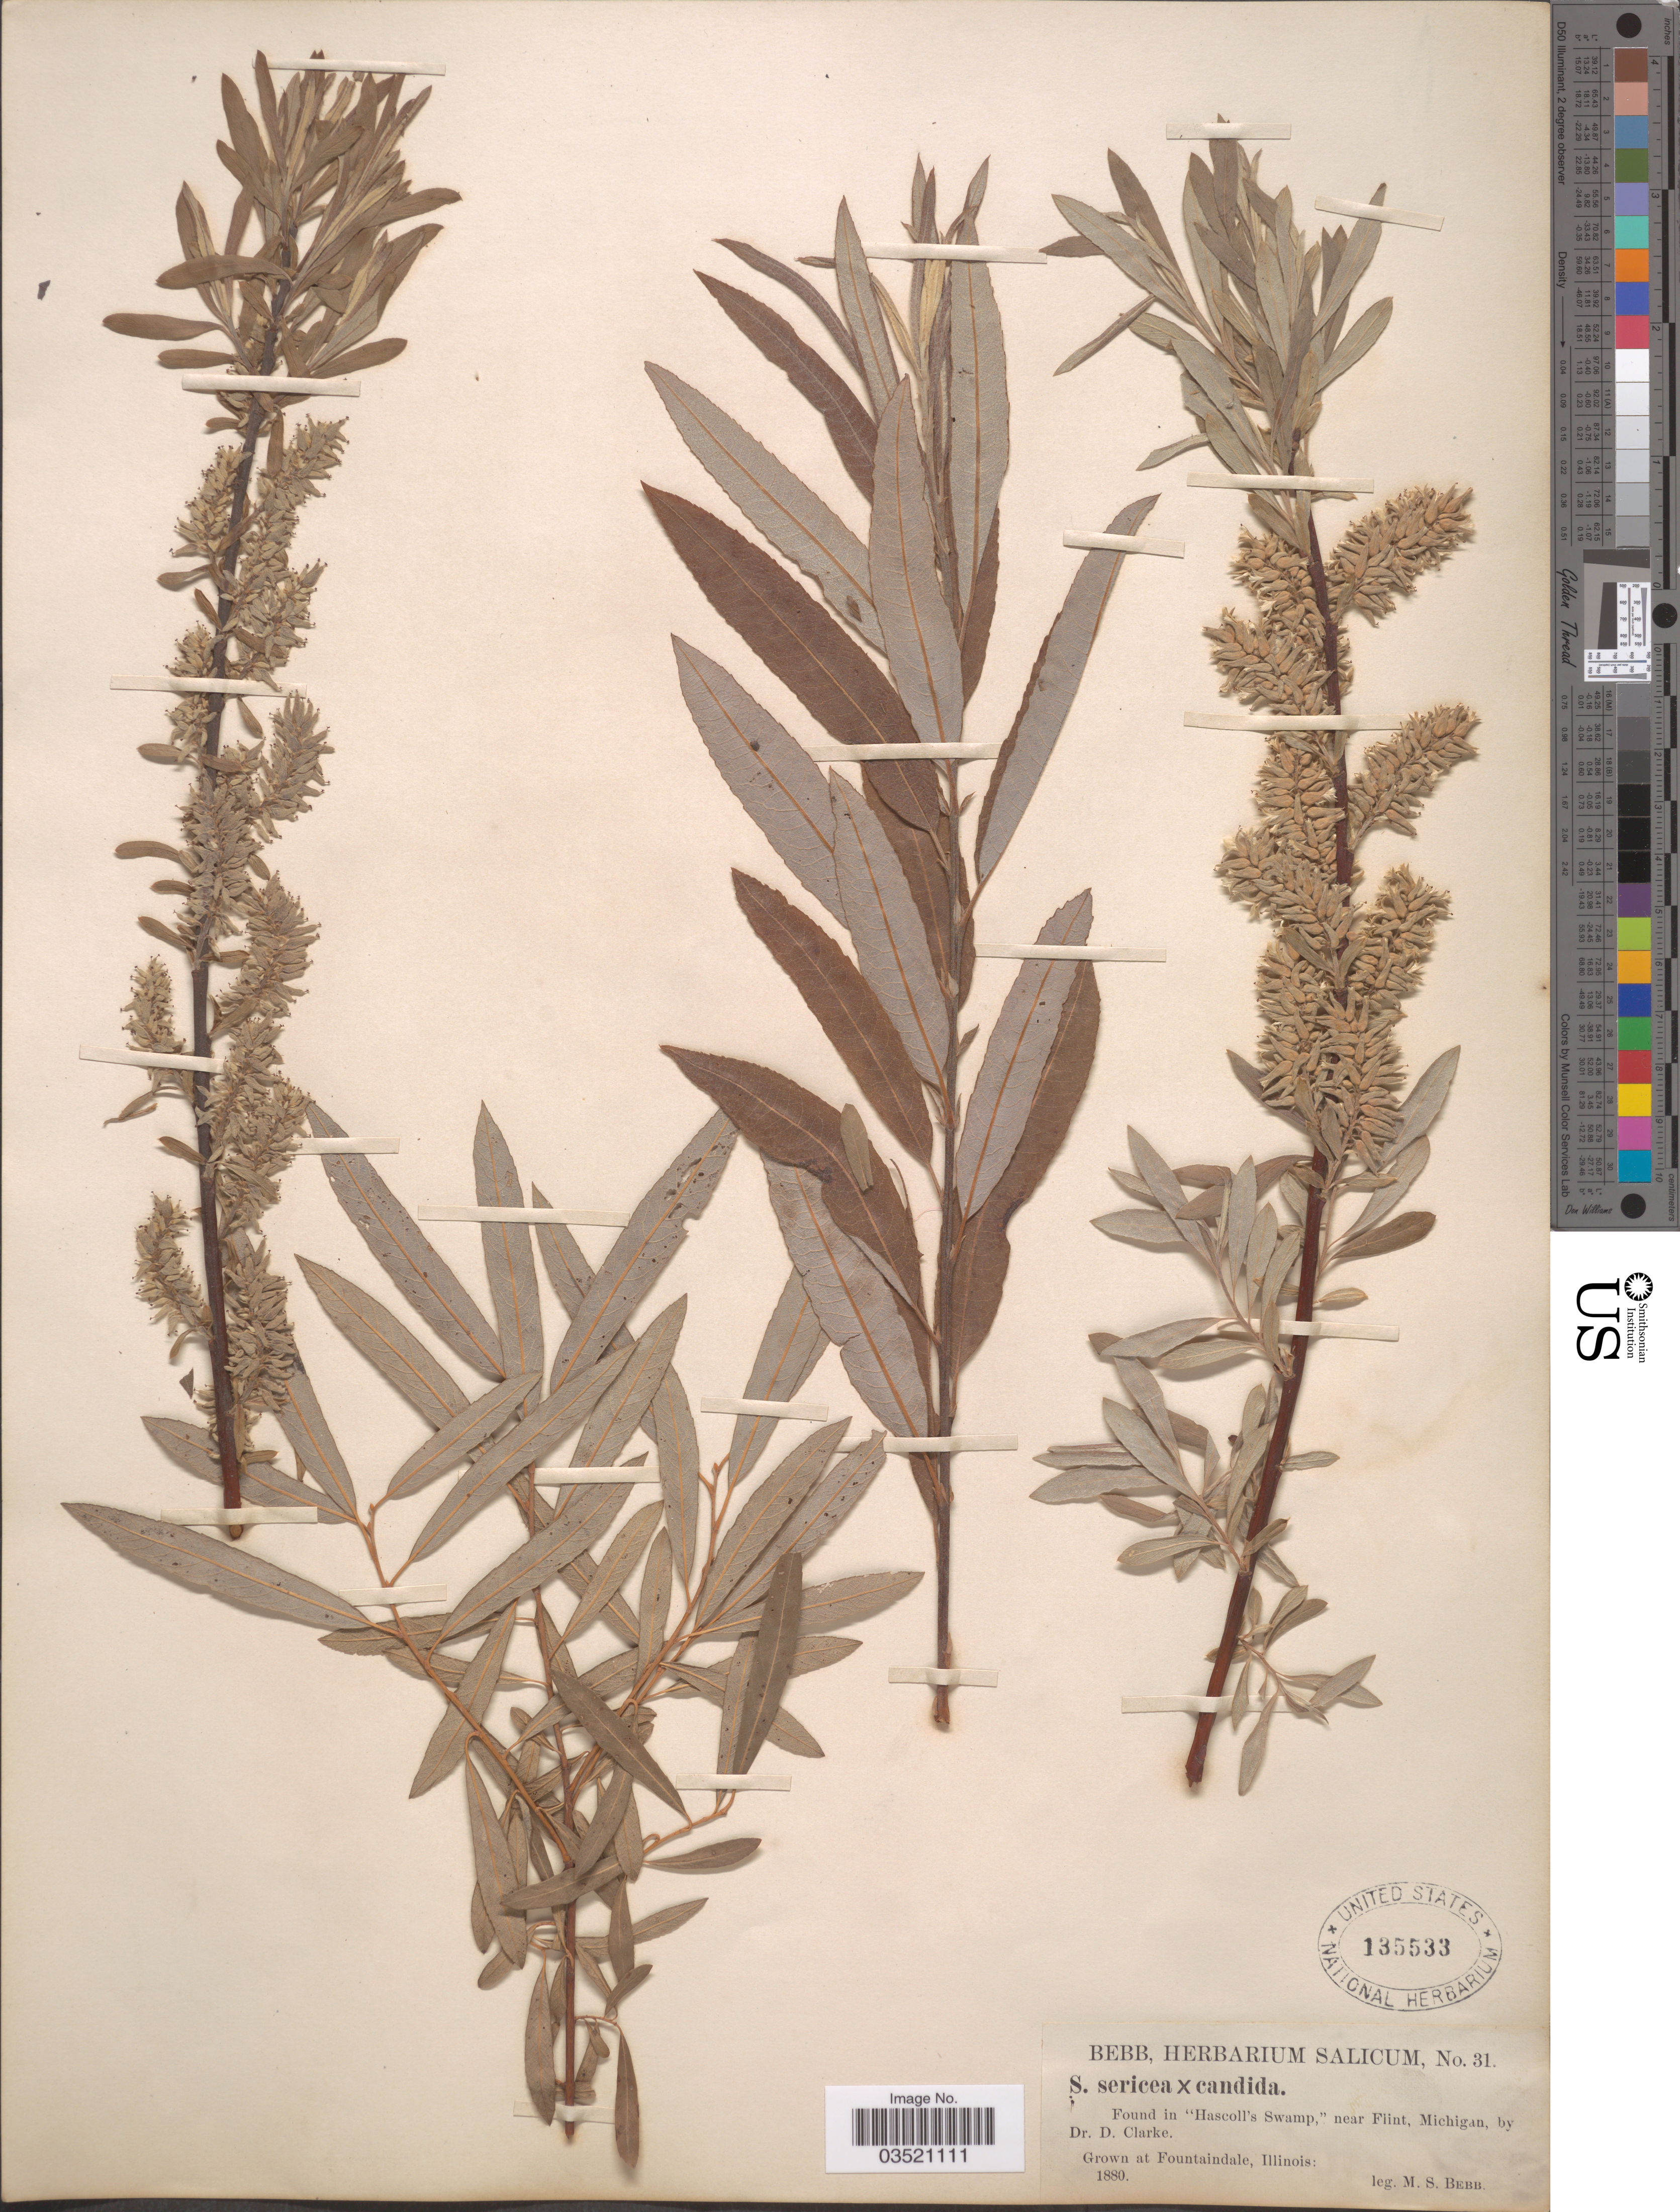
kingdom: Plantae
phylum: Tracheophyta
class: Magnoliopsida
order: Malpighiales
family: Salicaceae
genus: Salix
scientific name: Salix sericea x S. candida Flüggé ex Willd.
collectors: M. Bebb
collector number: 31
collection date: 1880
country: United States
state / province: Illinois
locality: Grown at Fountaindale.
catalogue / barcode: US 135533